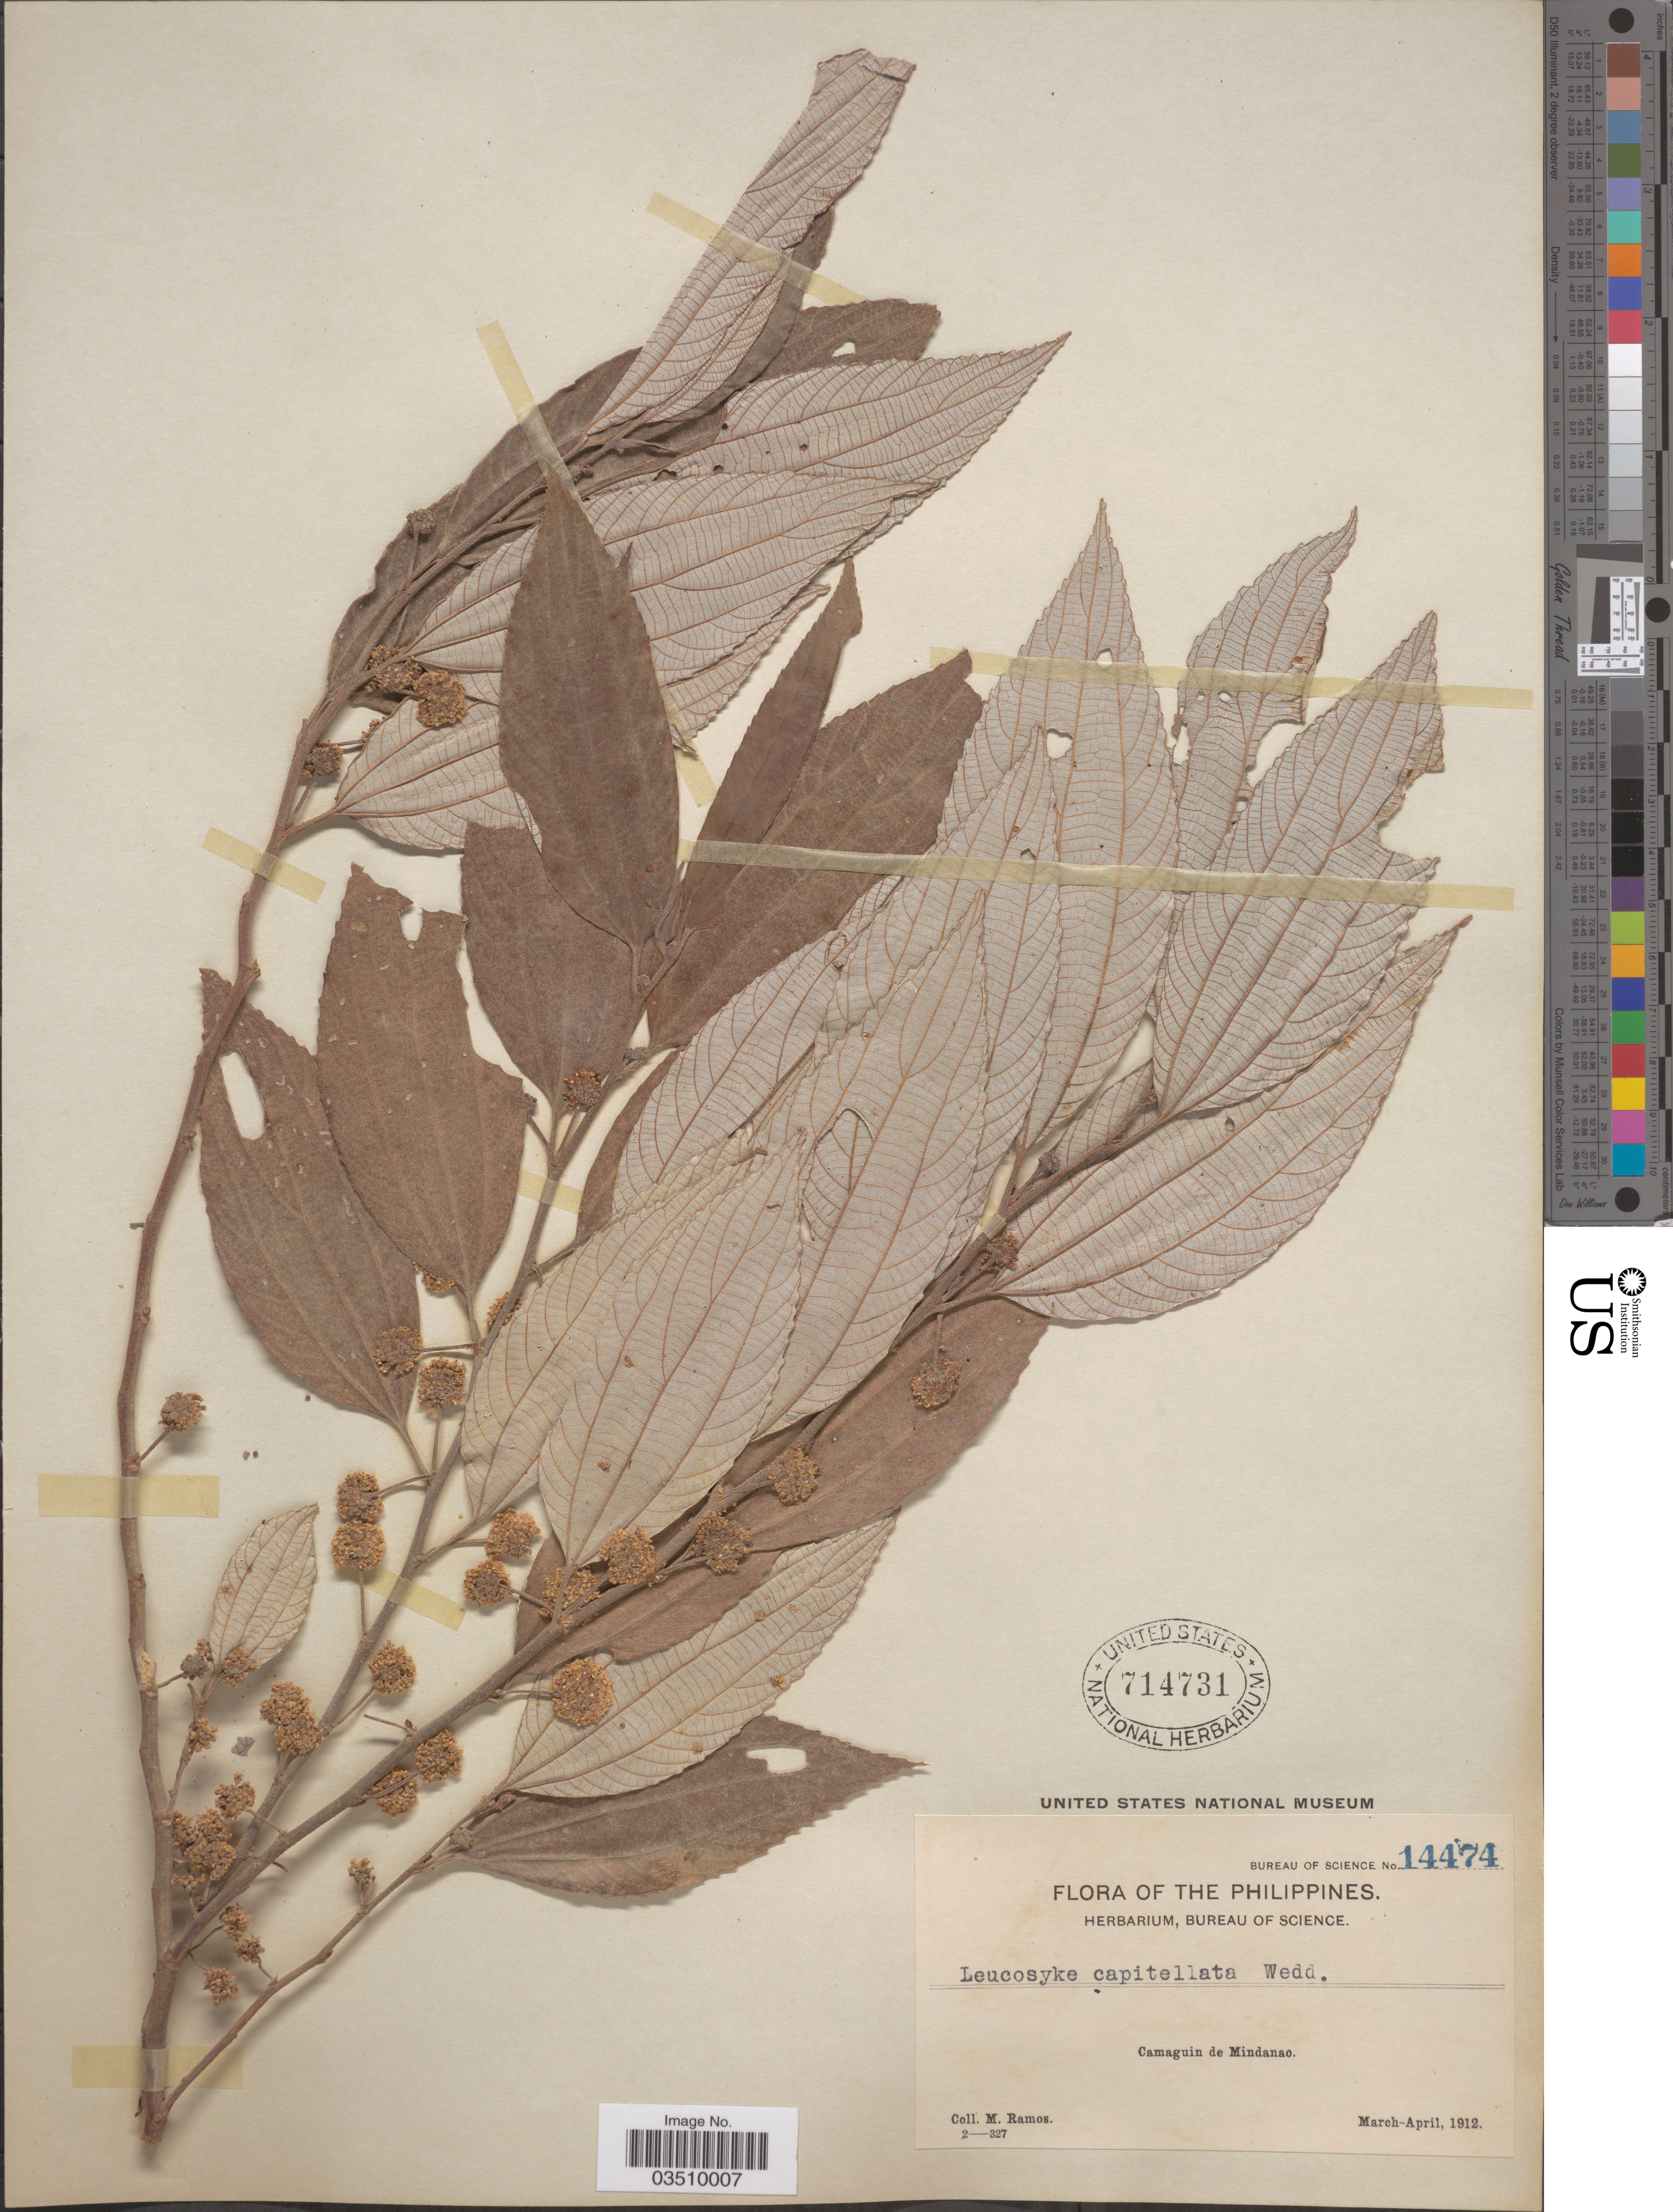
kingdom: Plantae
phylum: Tracheophyta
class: Magnoliopsida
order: Rosales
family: Urticaceae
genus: Leucosyke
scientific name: Leucosyke capitellata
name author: (Poir.) Wedd.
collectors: M. Ramos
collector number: Bureau of Science 14474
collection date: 1912-03/1912-04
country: Philippines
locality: Camaguin de Mindanao.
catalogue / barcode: US 714731